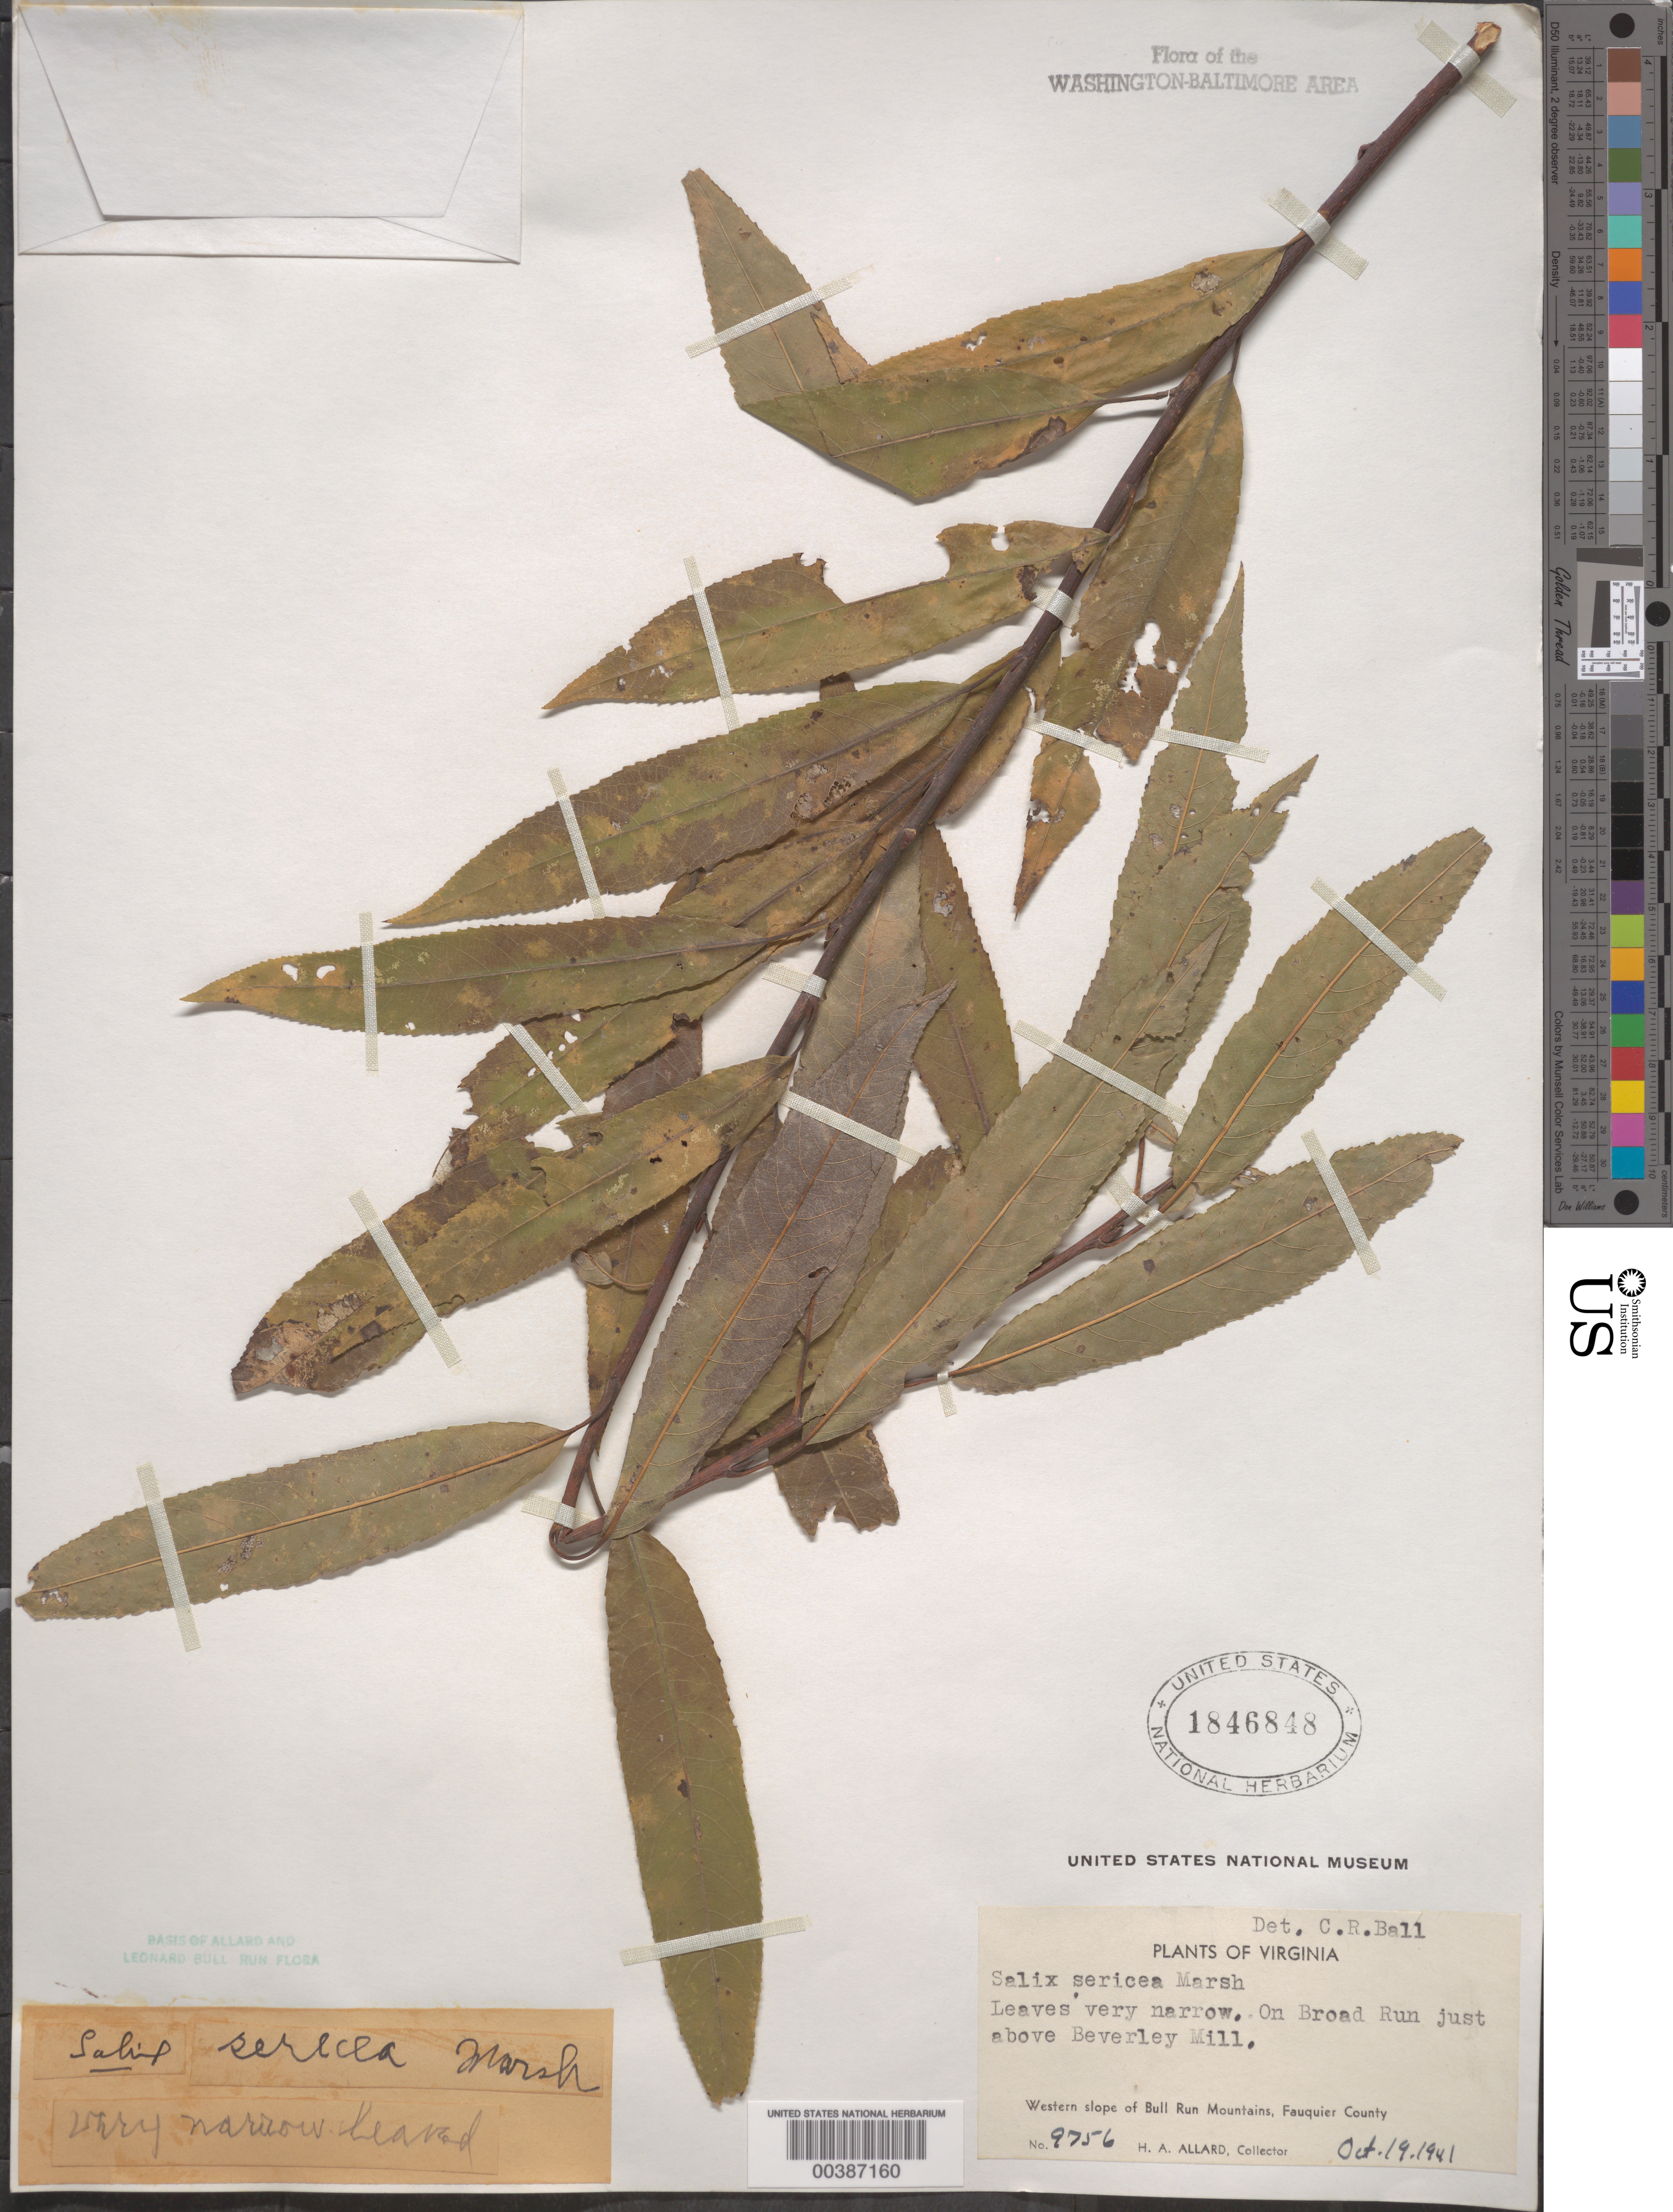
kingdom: Plantae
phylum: Tracheophyta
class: Magnoliopsida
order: Malpighiales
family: Salicaceae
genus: Salix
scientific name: Salix sericea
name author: Marshall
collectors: H. A. Allard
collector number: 9756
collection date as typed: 19 Oct 1941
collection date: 1941-10-19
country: United States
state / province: Virginia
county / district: Fauquier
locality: Broad Run, above Beverley Mill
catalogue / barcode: US 1846848